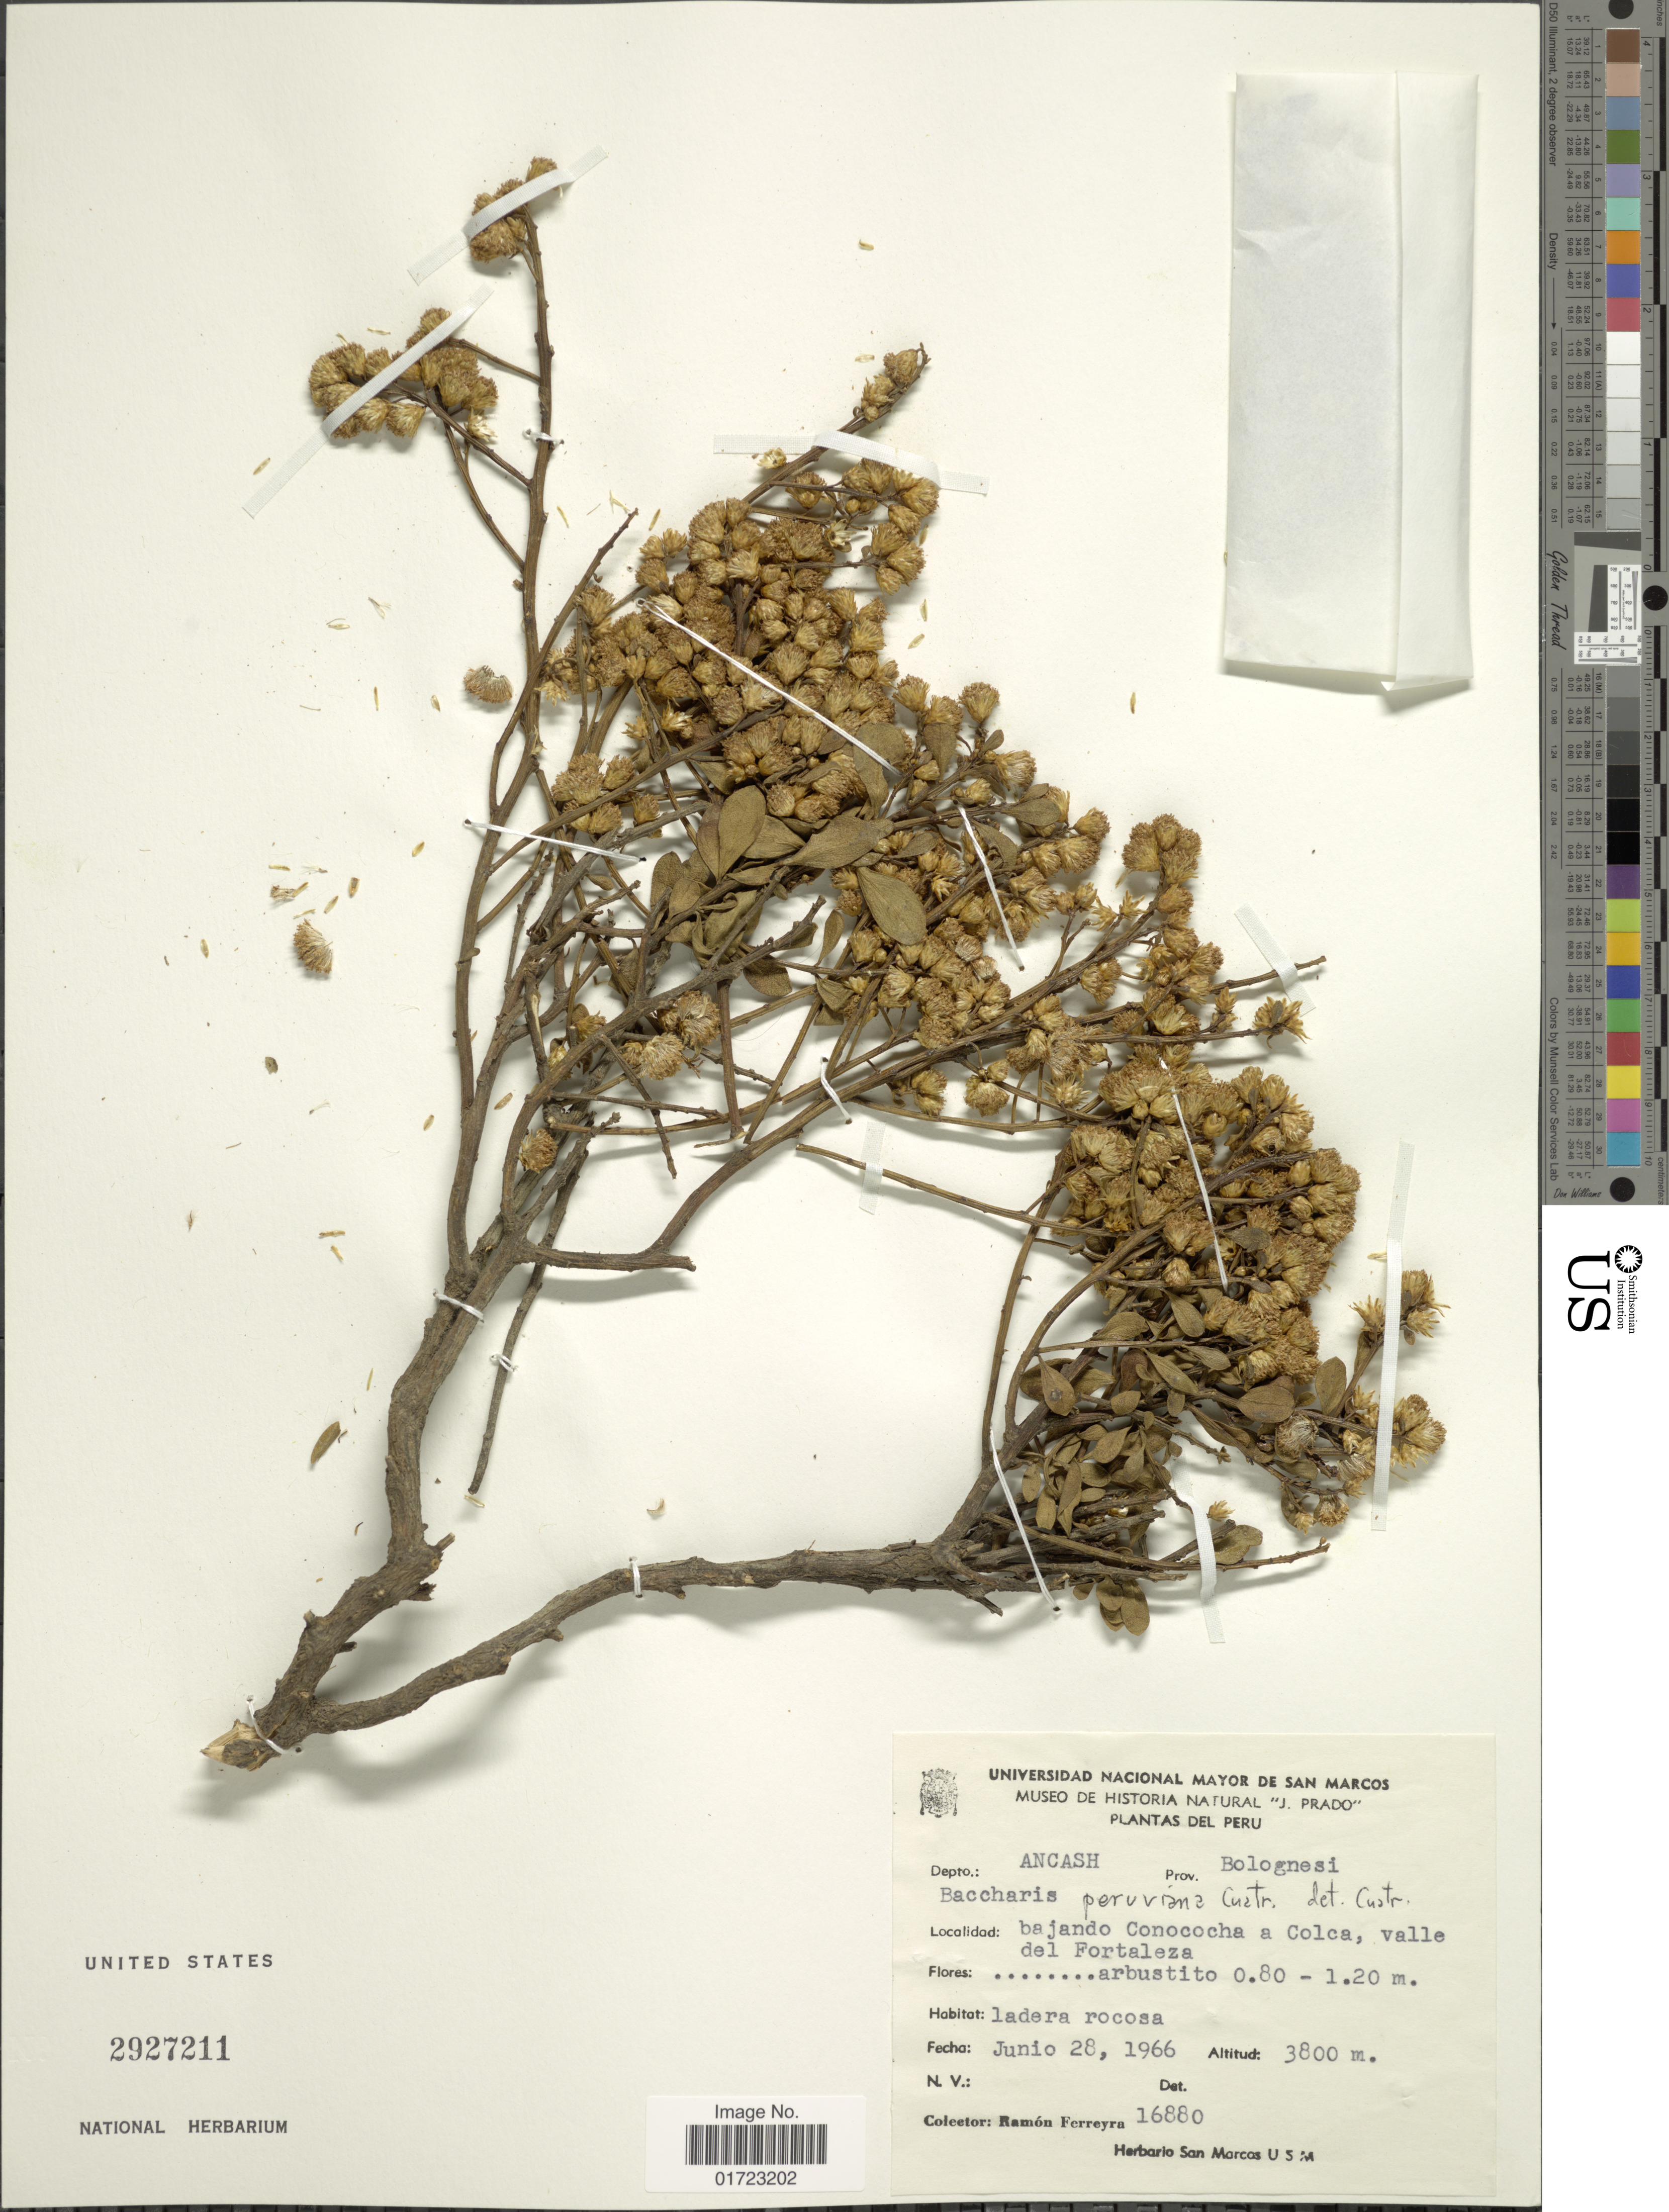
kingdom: Plantae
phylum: Tracheophyta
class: Magnoliopsida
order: Asterales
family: Asteraceae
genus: Baccharis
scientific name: Baccharis peruviana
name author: Cuatrec.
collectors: R. A. Ferreyra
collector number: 16880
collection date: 1966-06-28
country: Peru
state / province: Ancash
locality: Prov. Bolognesi. Bajando Conococha a Colca, valle del Fortaleza.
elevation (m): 3800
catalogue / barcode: US 2927211